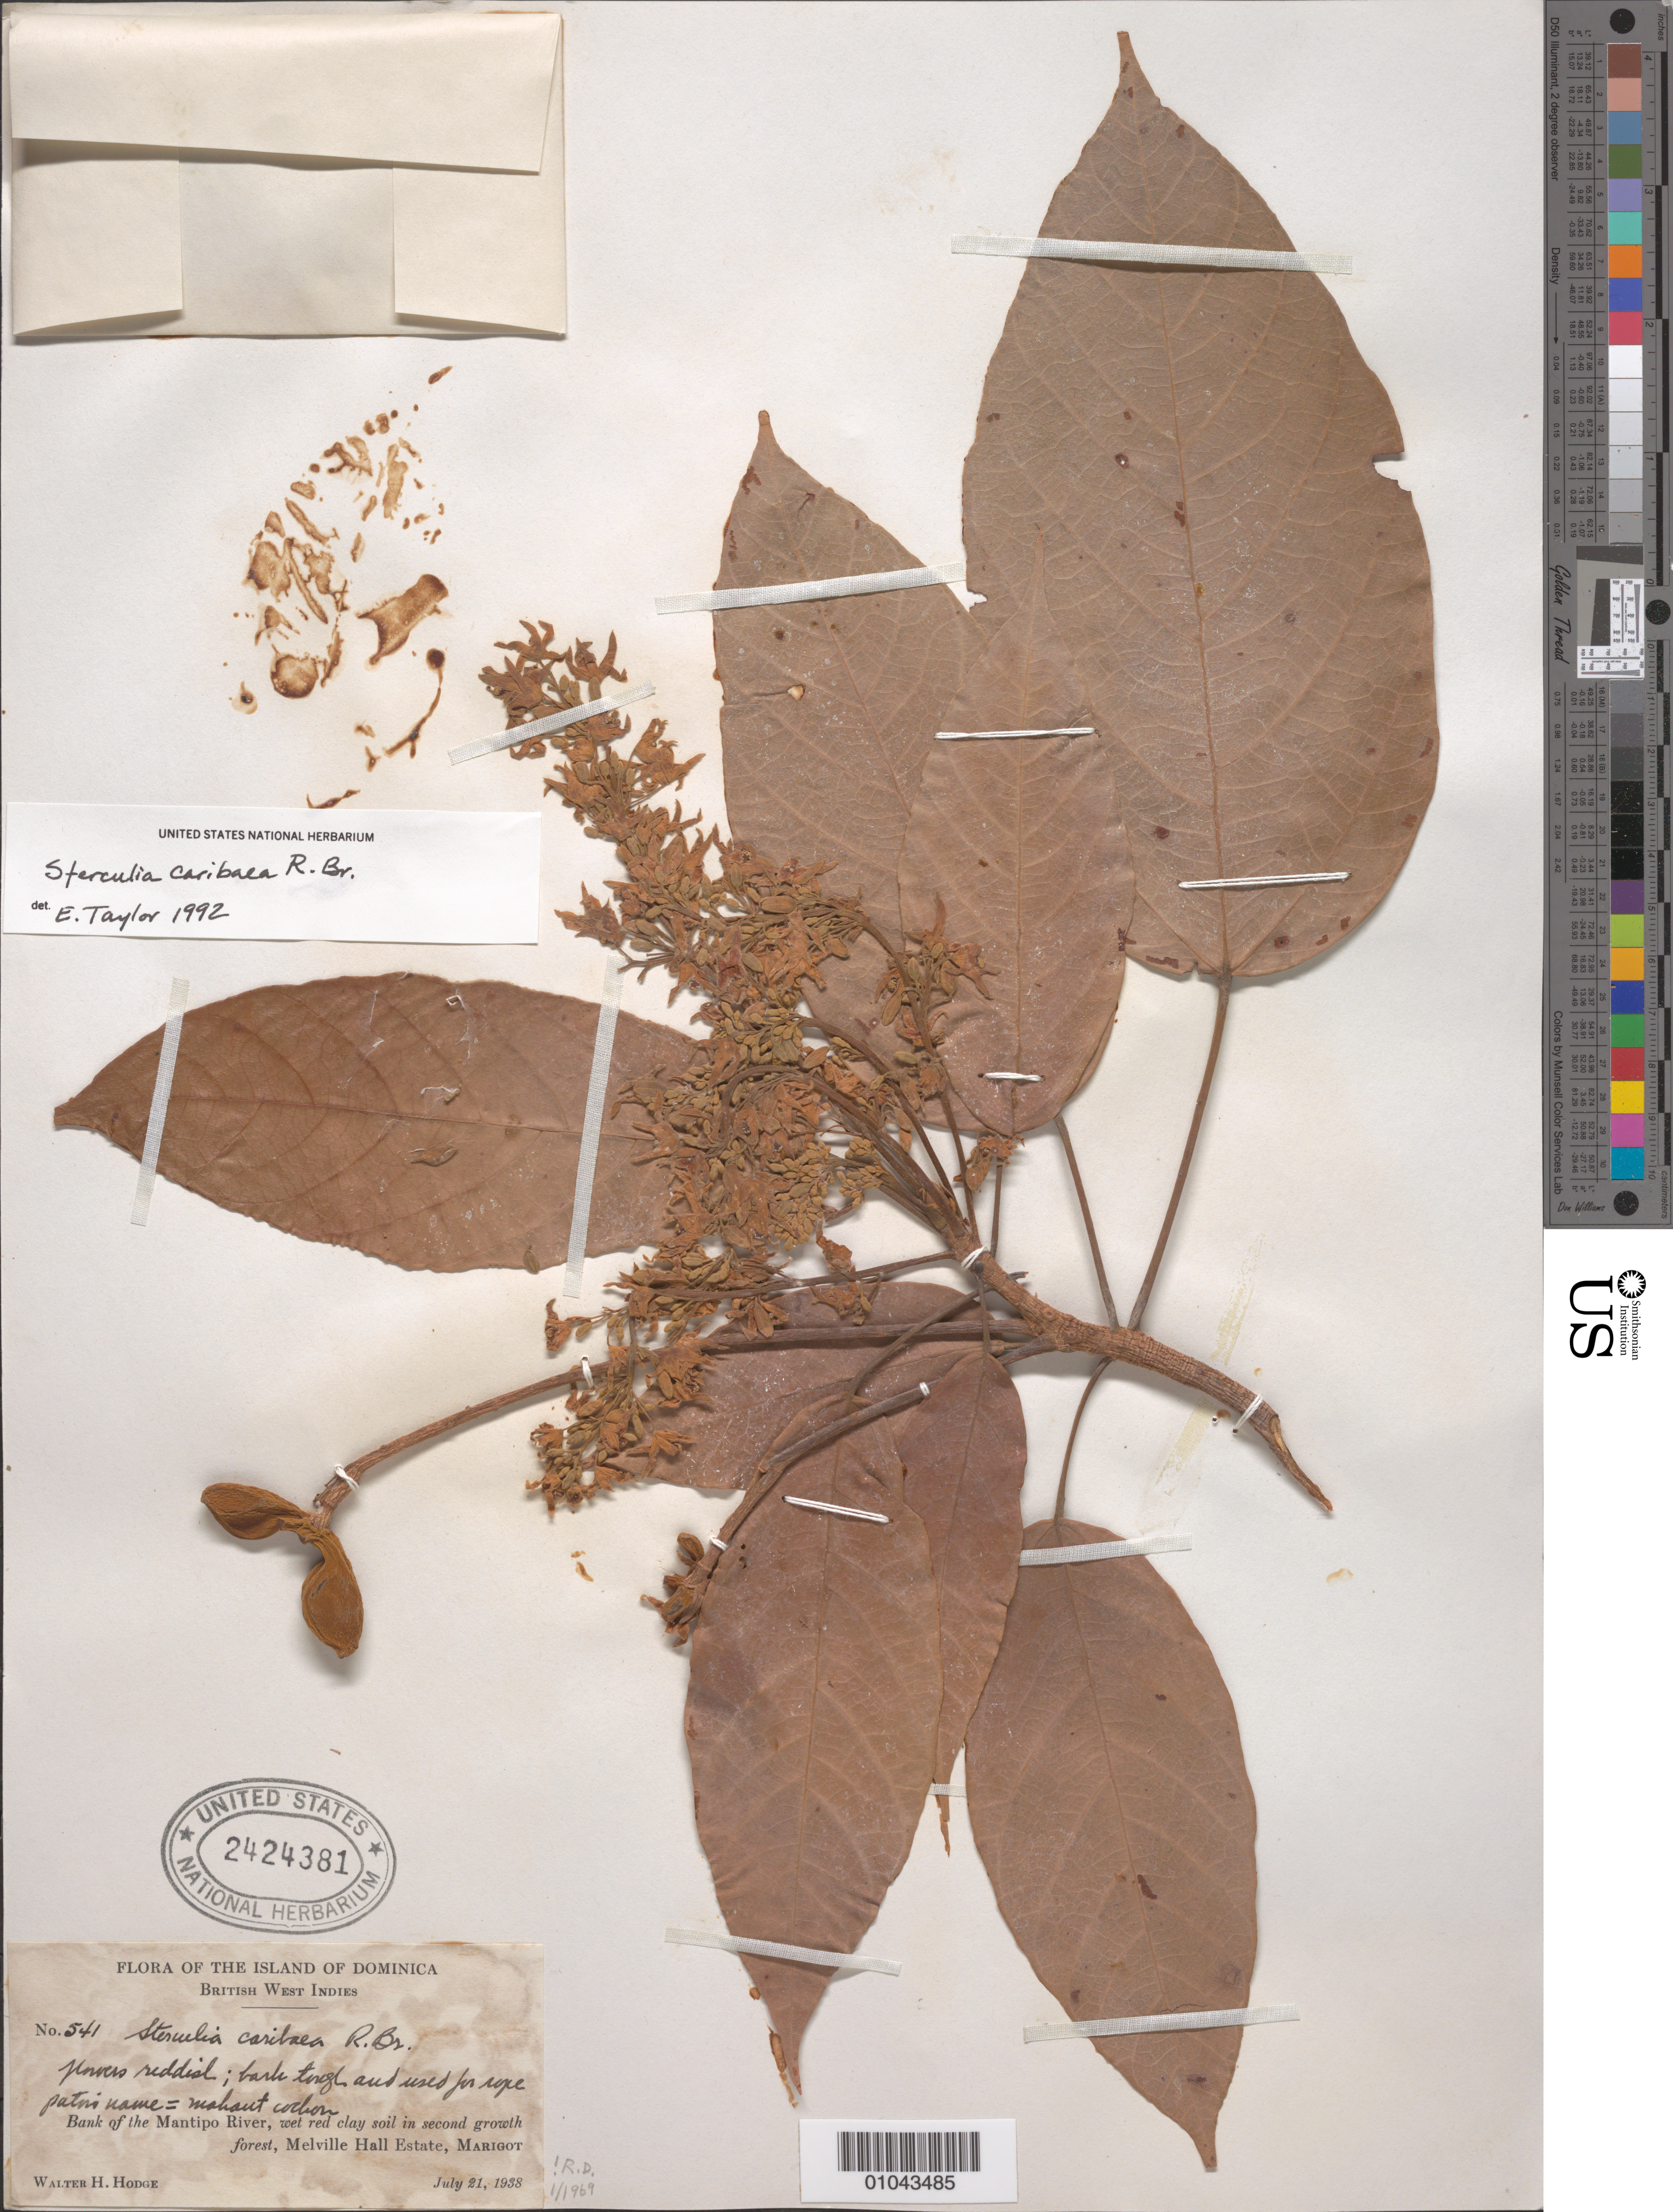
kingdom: Plantae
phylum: Tracheophyta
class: Magnoliopsida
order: Malvales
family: Malvaceae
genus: Sterculia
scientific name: Sterculia caribaea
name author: R. Br.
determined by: Taylor, E. L.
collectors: W. Hodge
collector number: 541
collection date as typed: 21 Jul 1938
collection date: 1938-07-21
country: Dominica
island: Dominica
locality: Marigot, Melville Hall Estate, bank of Mantipo River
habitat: Wet red clay soil in second growth forest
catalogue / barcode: US 2424381